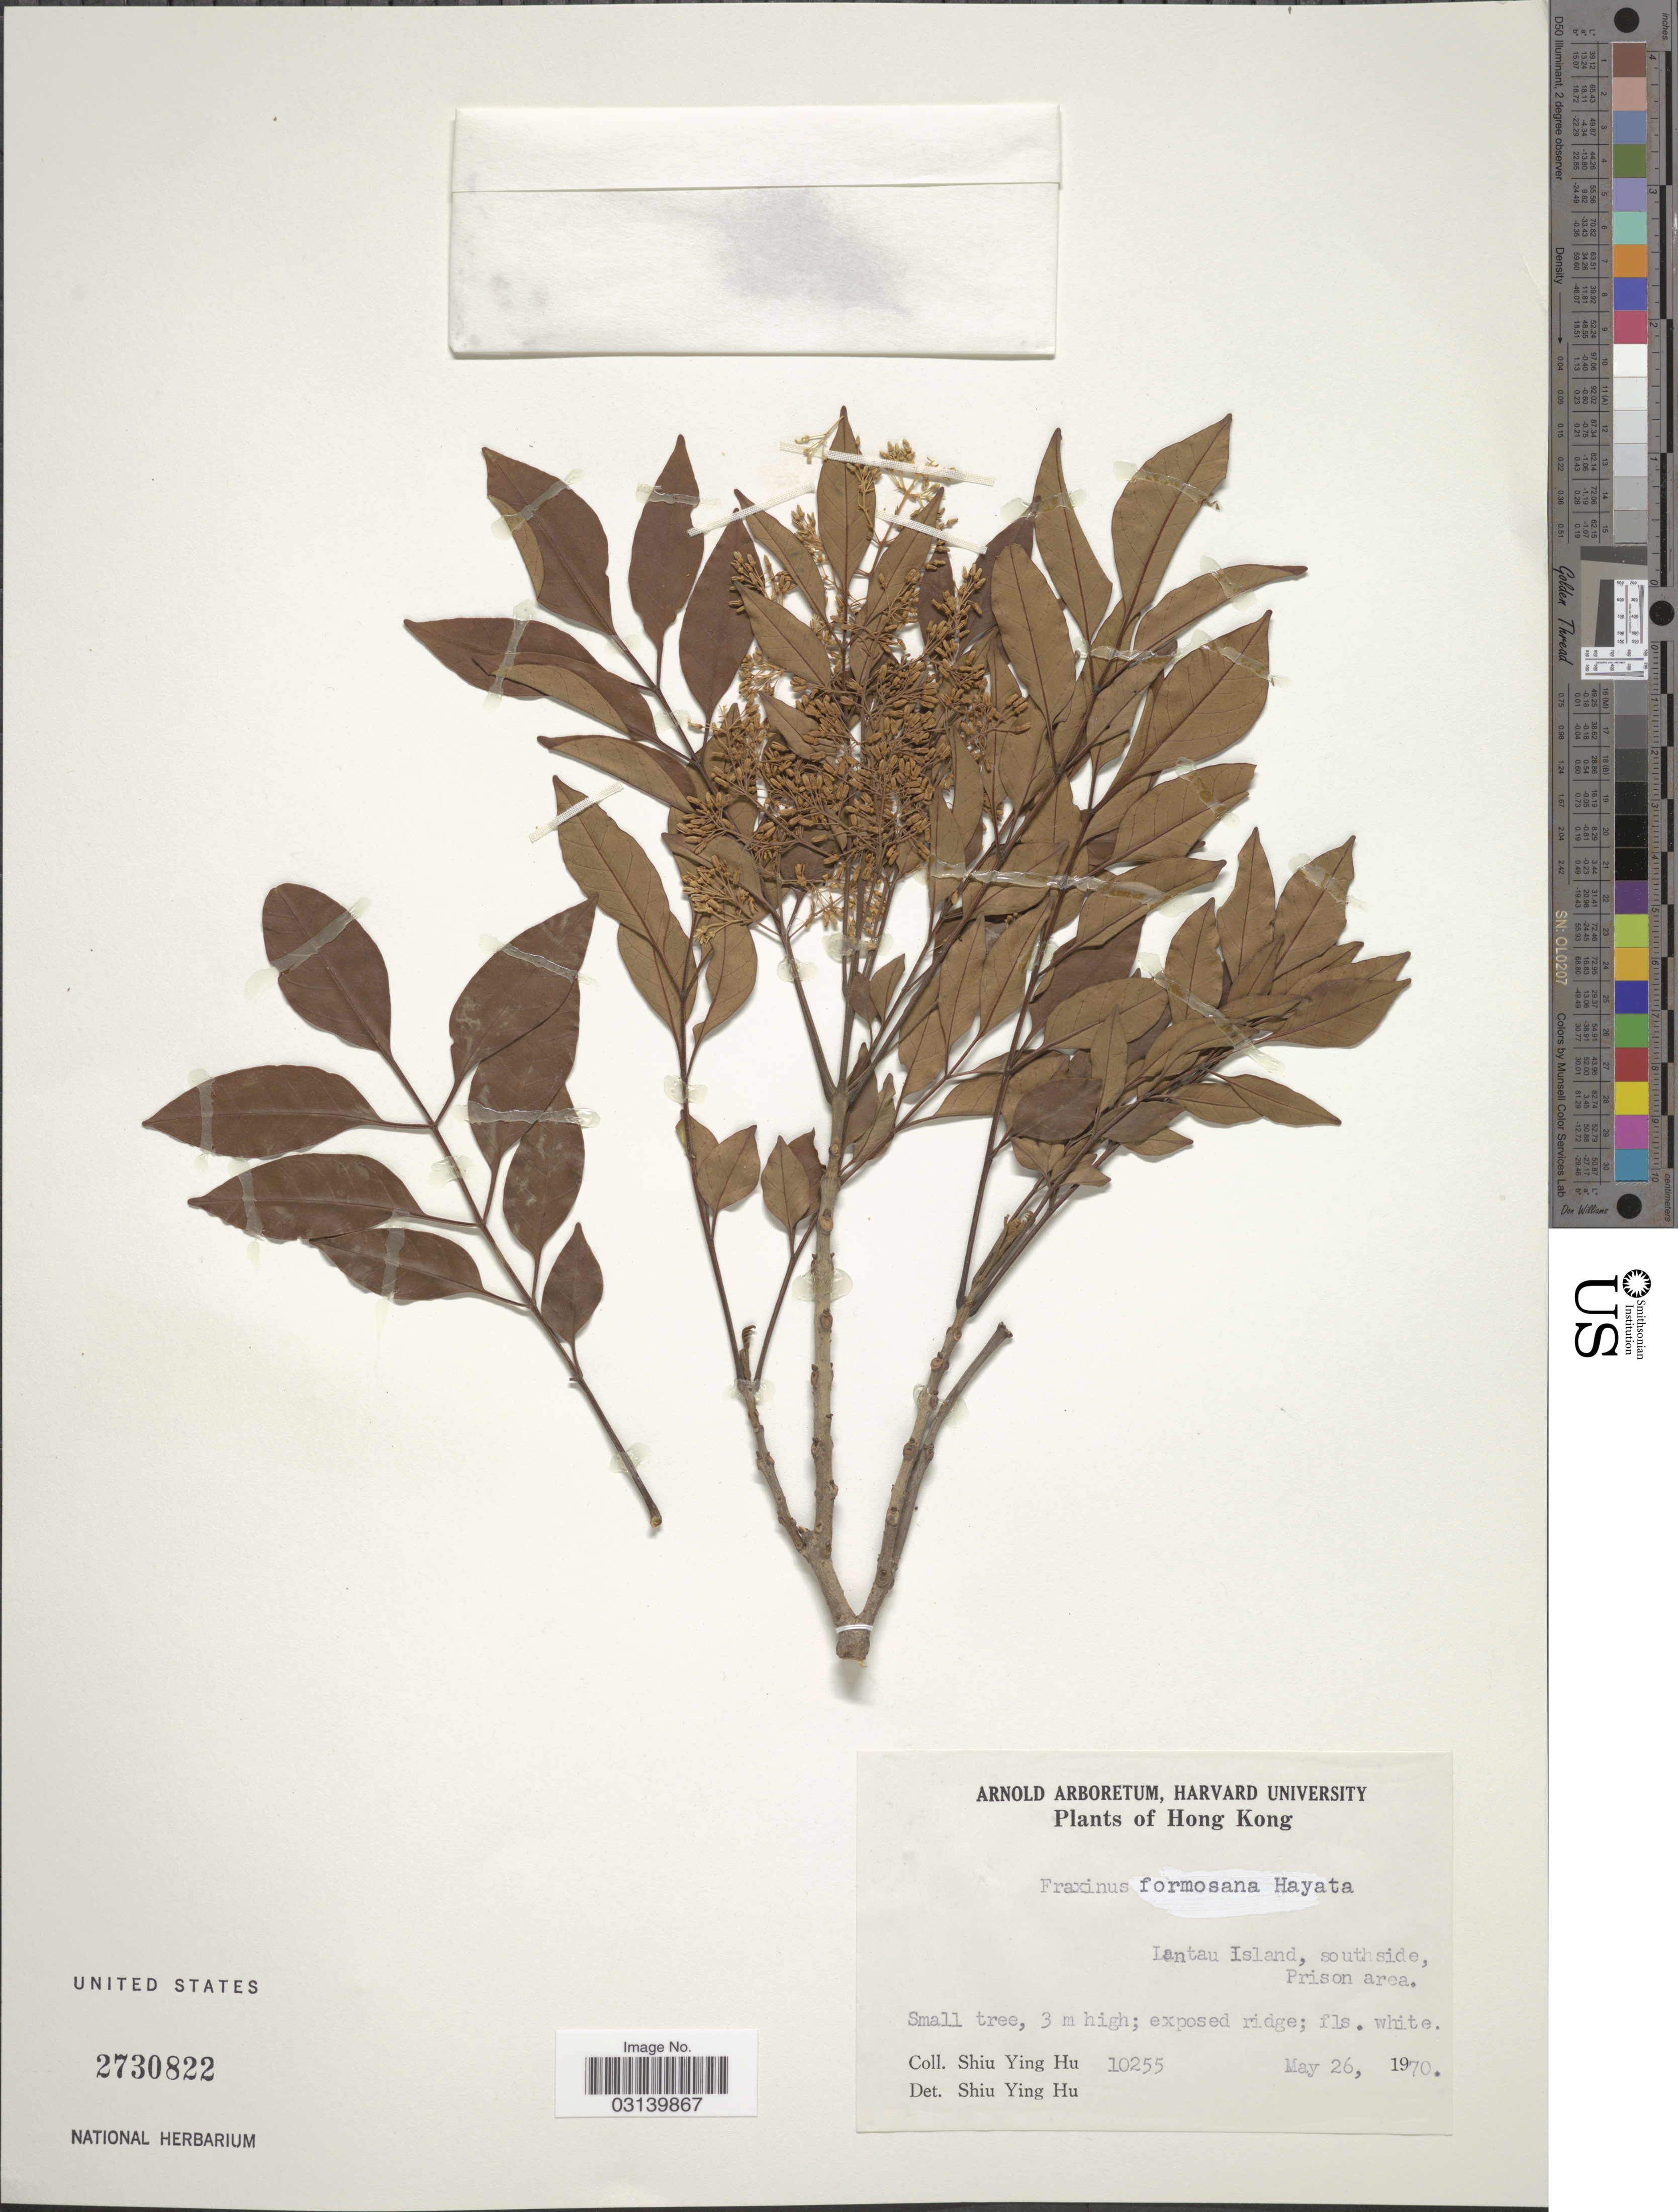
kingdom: Plantae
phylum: Tracheophyta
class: Magnoliopsida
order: Lamiales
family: Oleaceae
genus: Fraxinus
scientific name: Fraxinus formosana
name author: Hayata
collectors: S. Y. Hu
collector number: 10255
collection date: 1970-05-26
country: China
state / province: Hong Kong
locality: Lantau Island, southside, Prison area.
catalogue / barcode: US 2730822